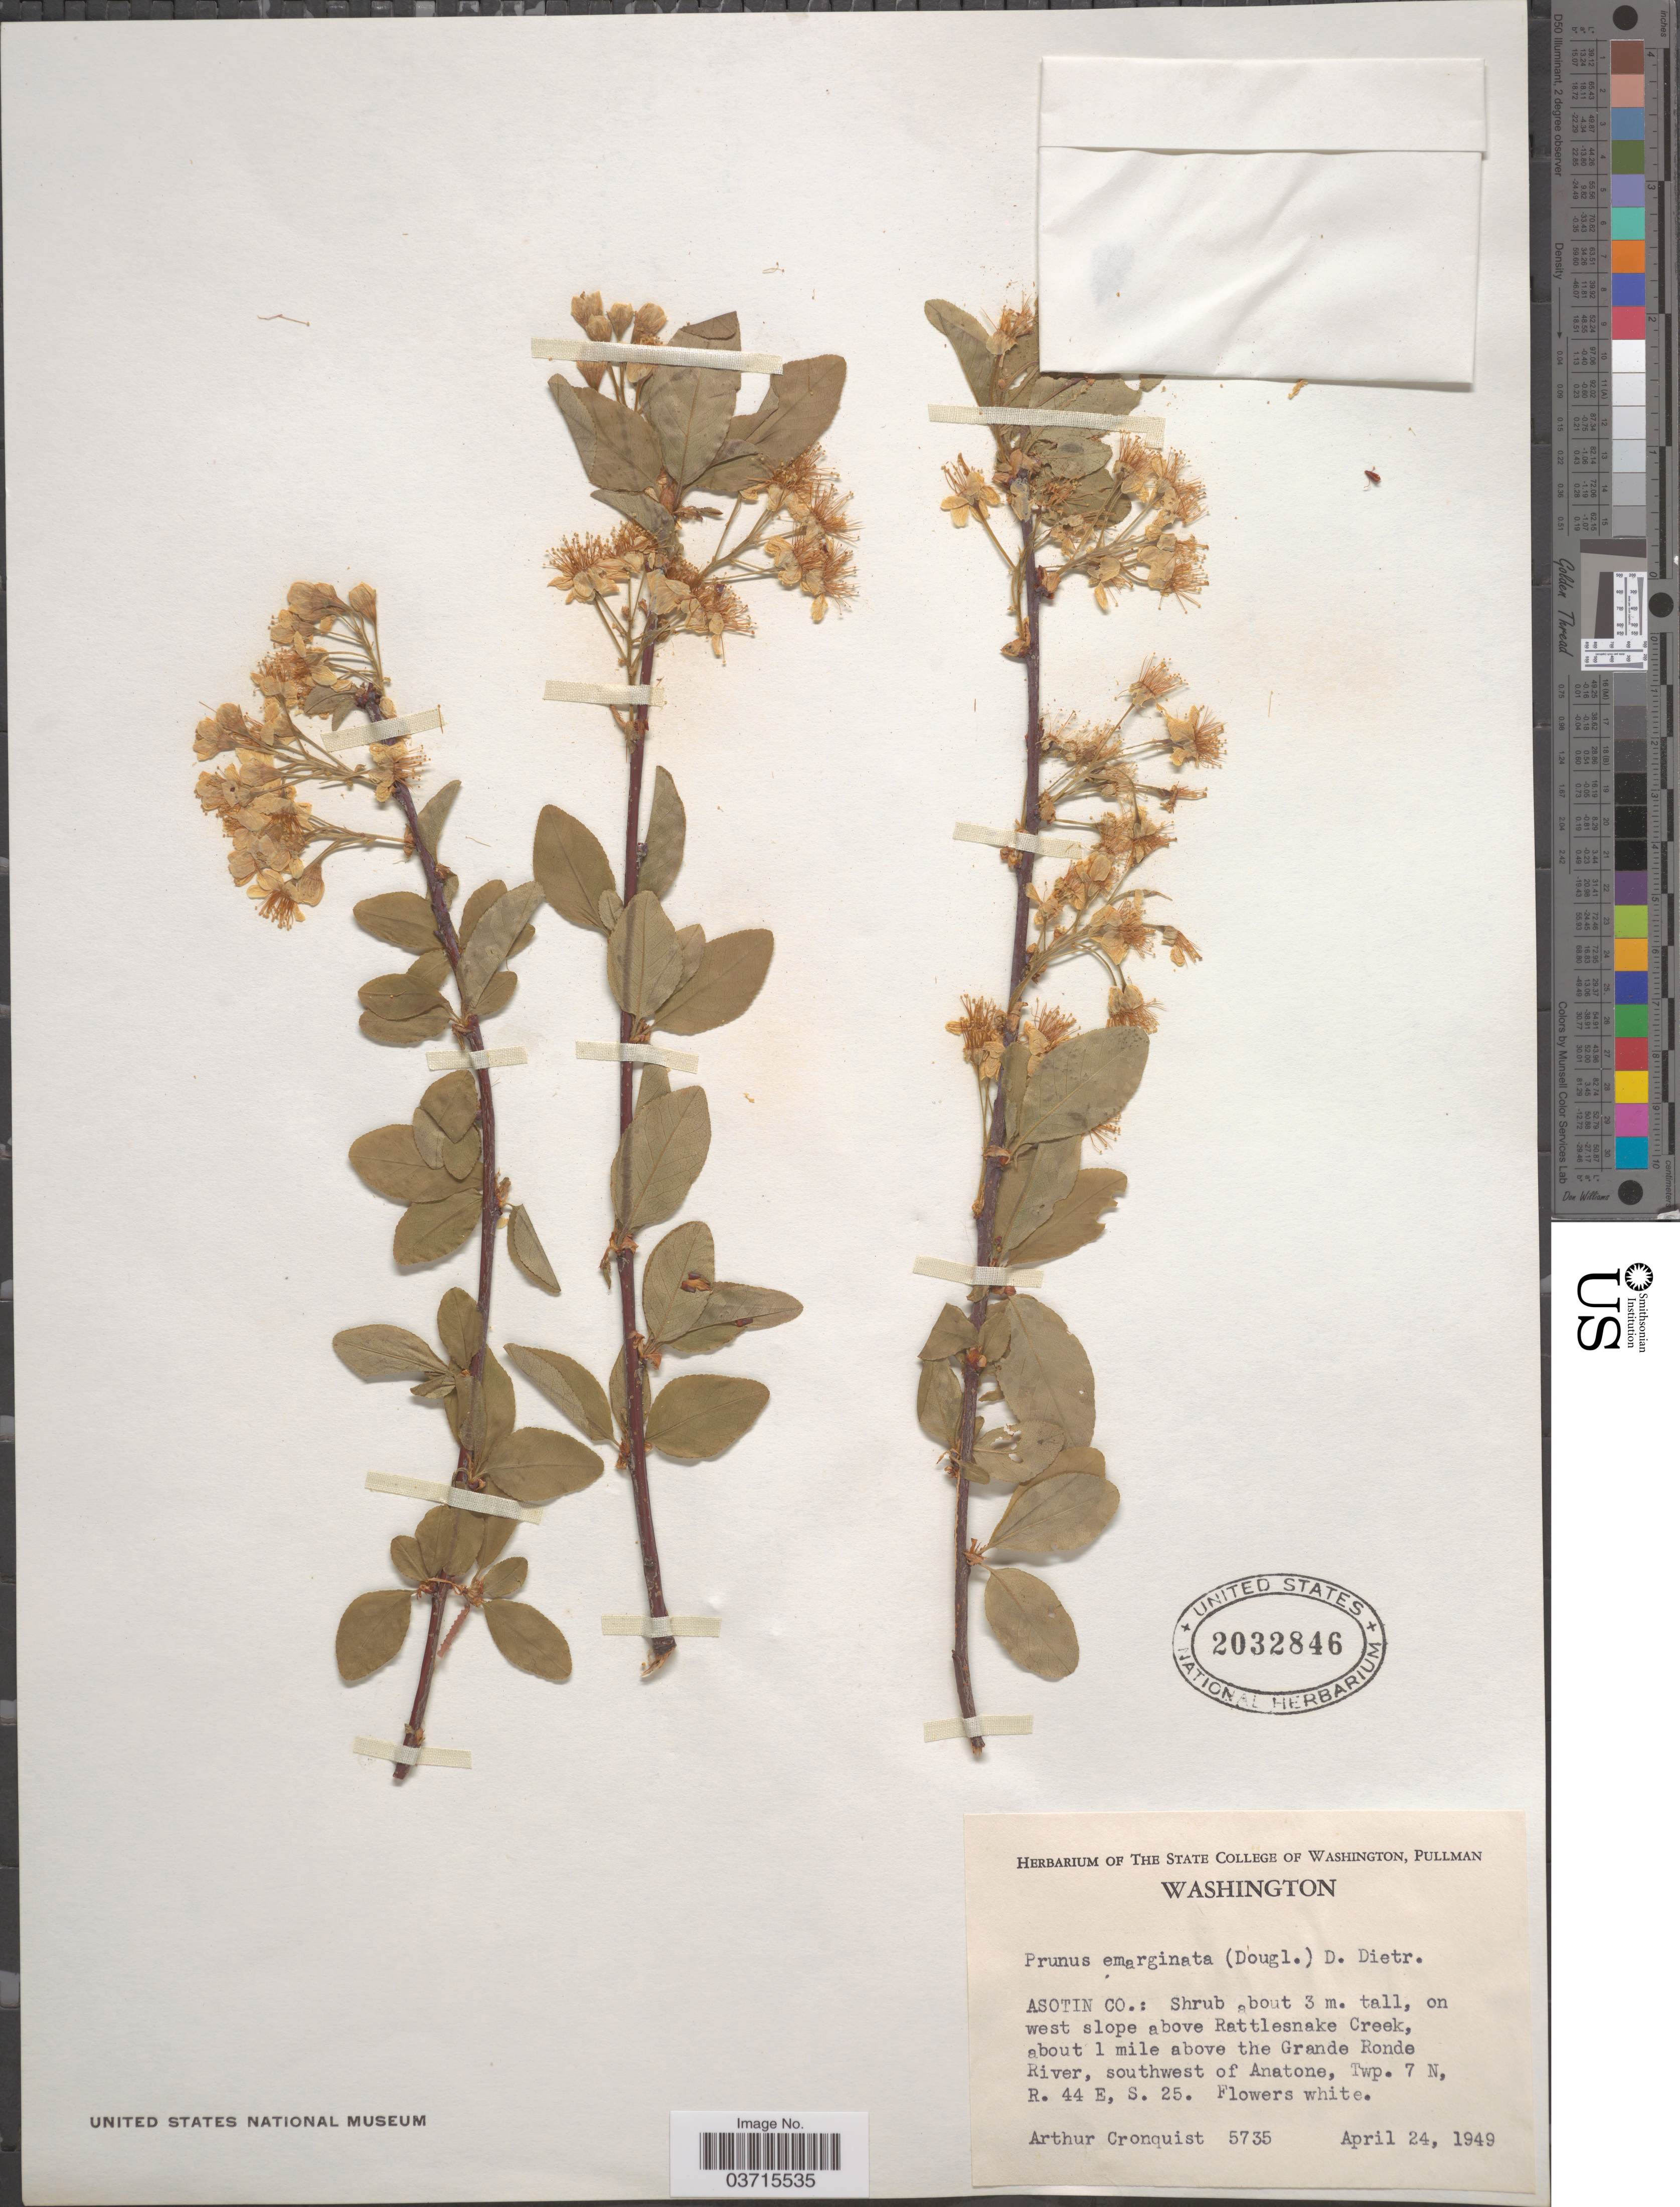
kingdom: Plantae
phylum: Tracheophyta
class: Magnoliopsida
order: Rosales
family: Rosaceae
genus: Prunus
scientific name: Prunus emarginata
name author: (Douglas ex Hook.) Eaton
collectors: A. J. Cronquist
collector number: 5735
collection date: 1949-04-24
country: United States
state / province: Washington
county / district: Asotin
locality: Asotin Co.: on west slope above Rattlesnake Creek, about 1 mile above the Grande Ronde River, southwest of Anatone, Twp. 7 N, R. 44 E, S. 25.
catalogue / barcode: US 2032846